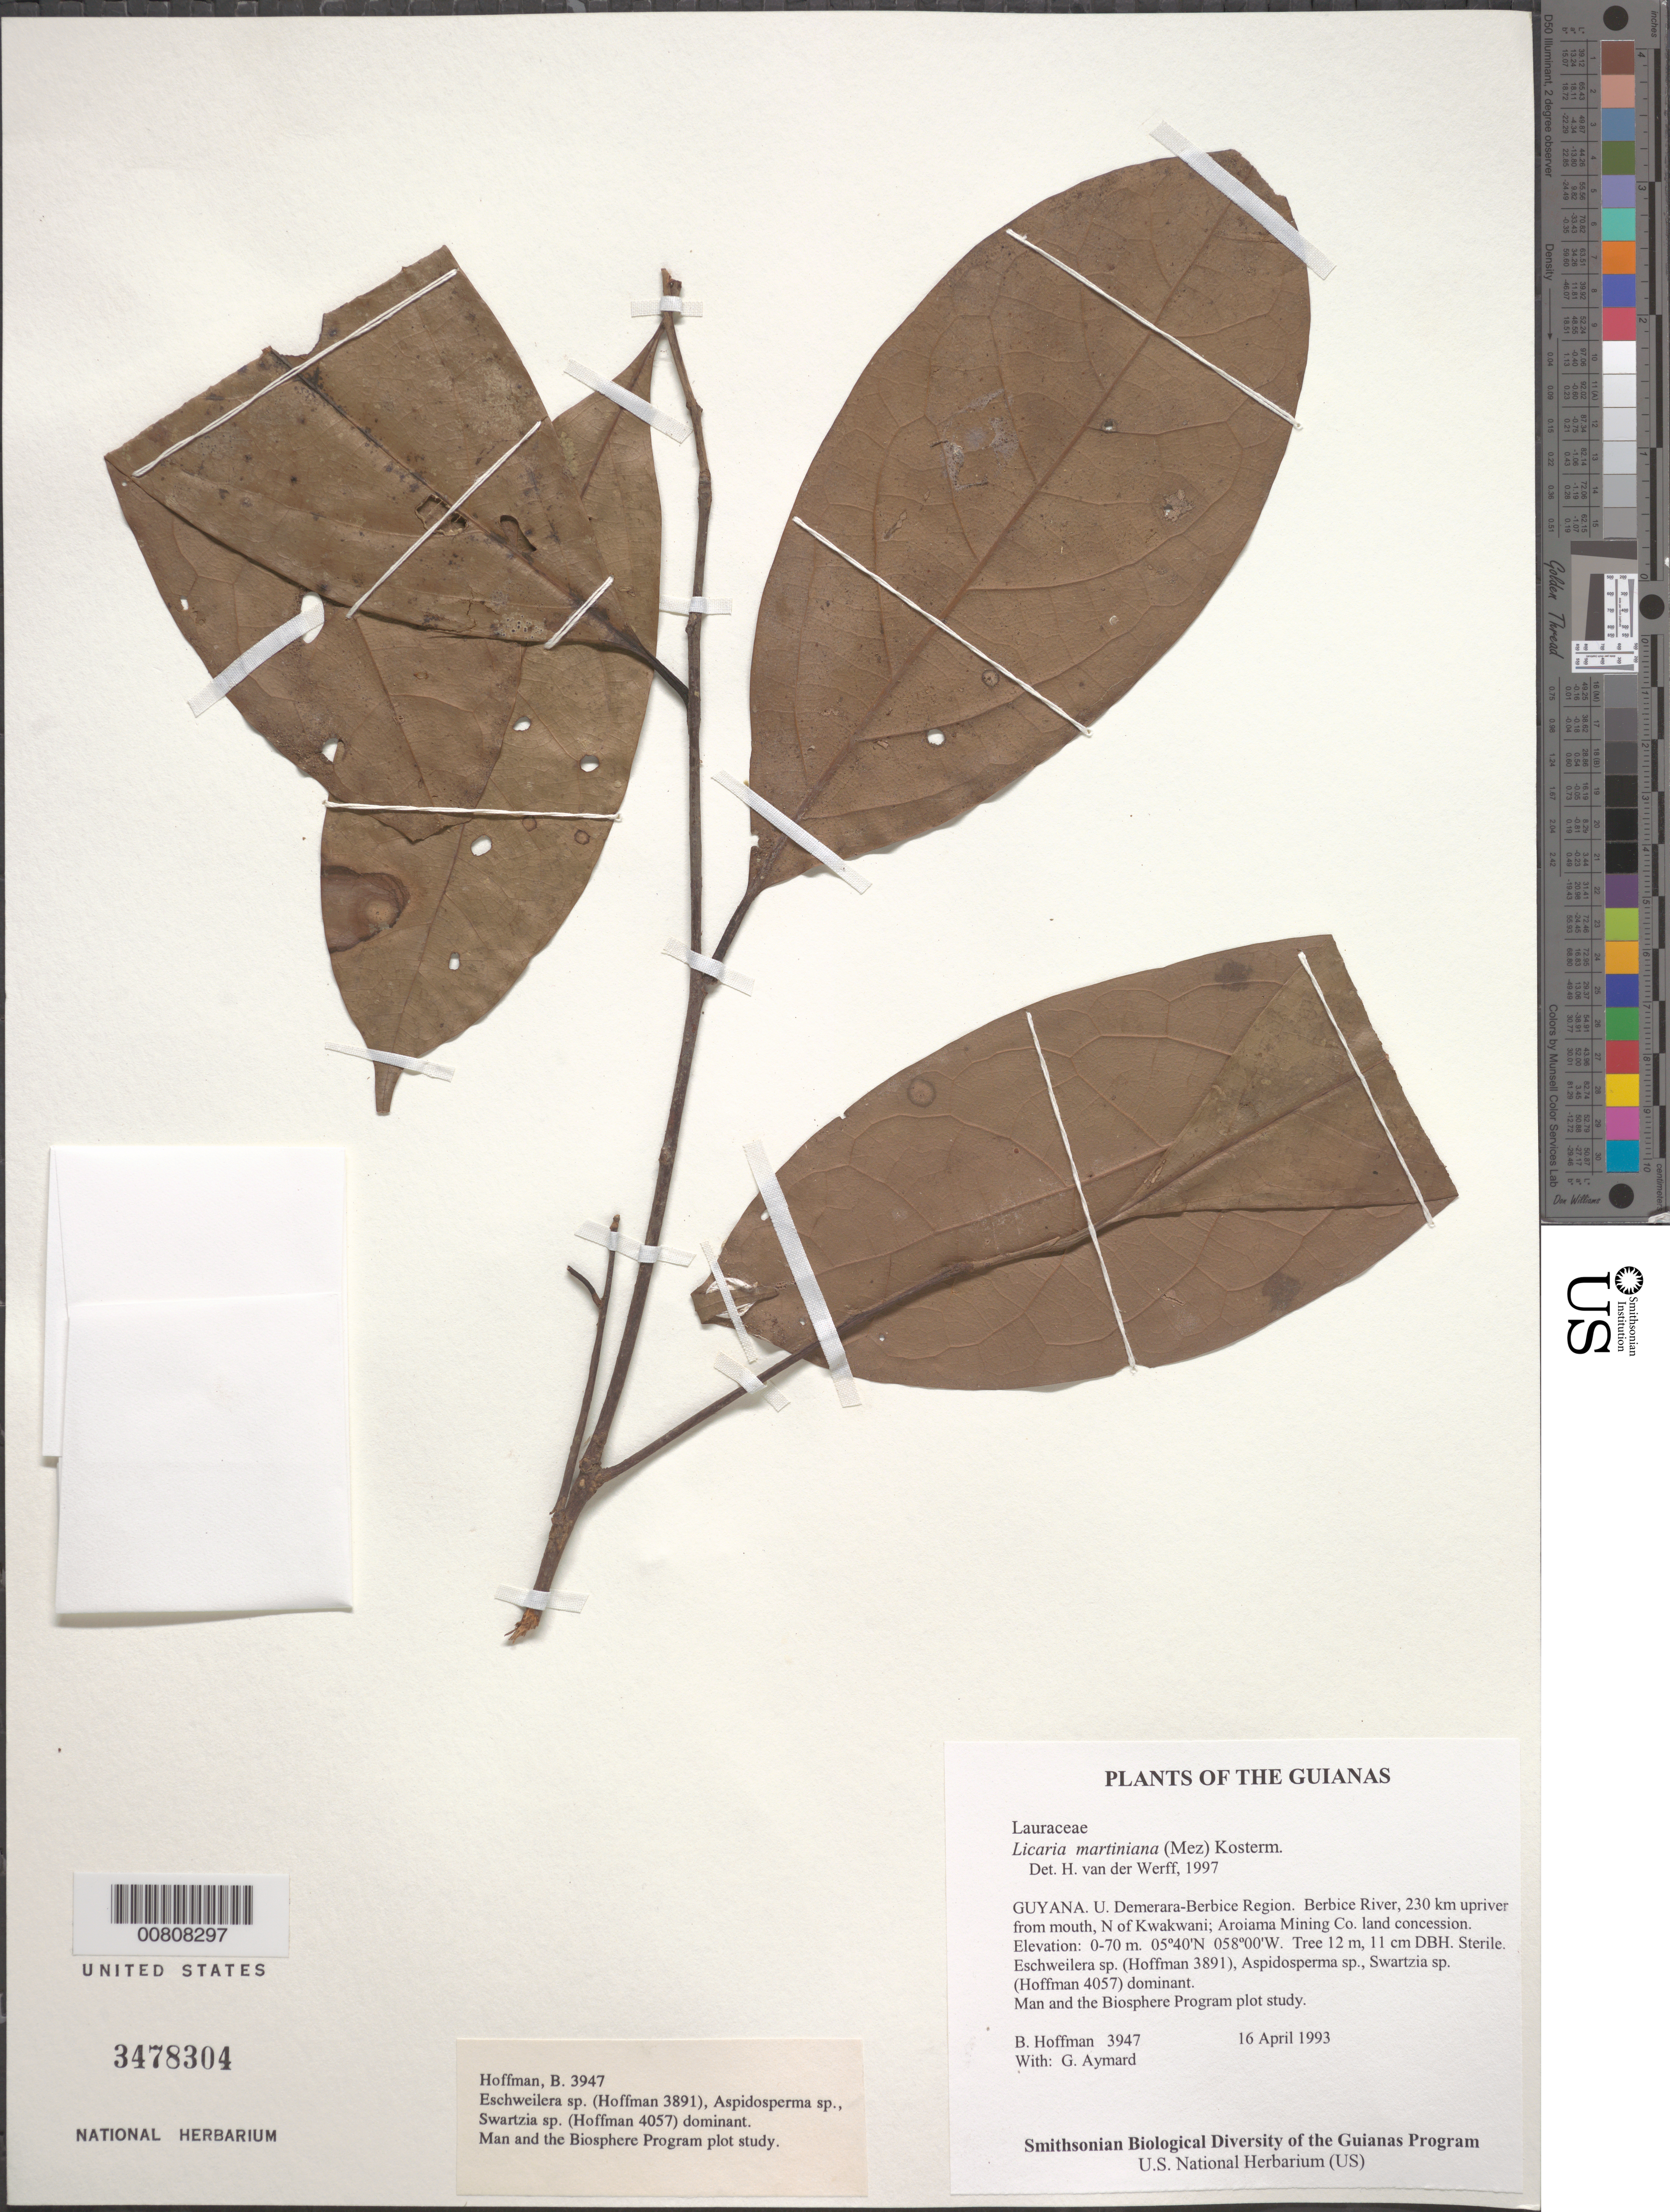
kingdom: Plantae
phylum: Tracheophyta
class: Magnoliopsida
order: Laurales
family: Lauraceae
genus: Licaria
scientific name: Licaria martiniana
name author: (Mez) Kosterm.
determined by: van der Werff, H., (MO), Missouri Botanical Garden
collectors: B. Hoffman & G. A. Aymard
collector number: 3947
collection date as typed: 16 April 1993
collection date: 1993-04-16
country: Guyana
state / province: U. Demerara-Berbice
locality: Berbice River, 230 km upriver from mouth, N of Kwakwani; Aroiama Mining Co. land concession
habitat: Mixed evergreen forest (mostly disturbed) on brown sandy loam over bauxite deposits; gently undulating terrain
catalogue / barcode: US 3478304